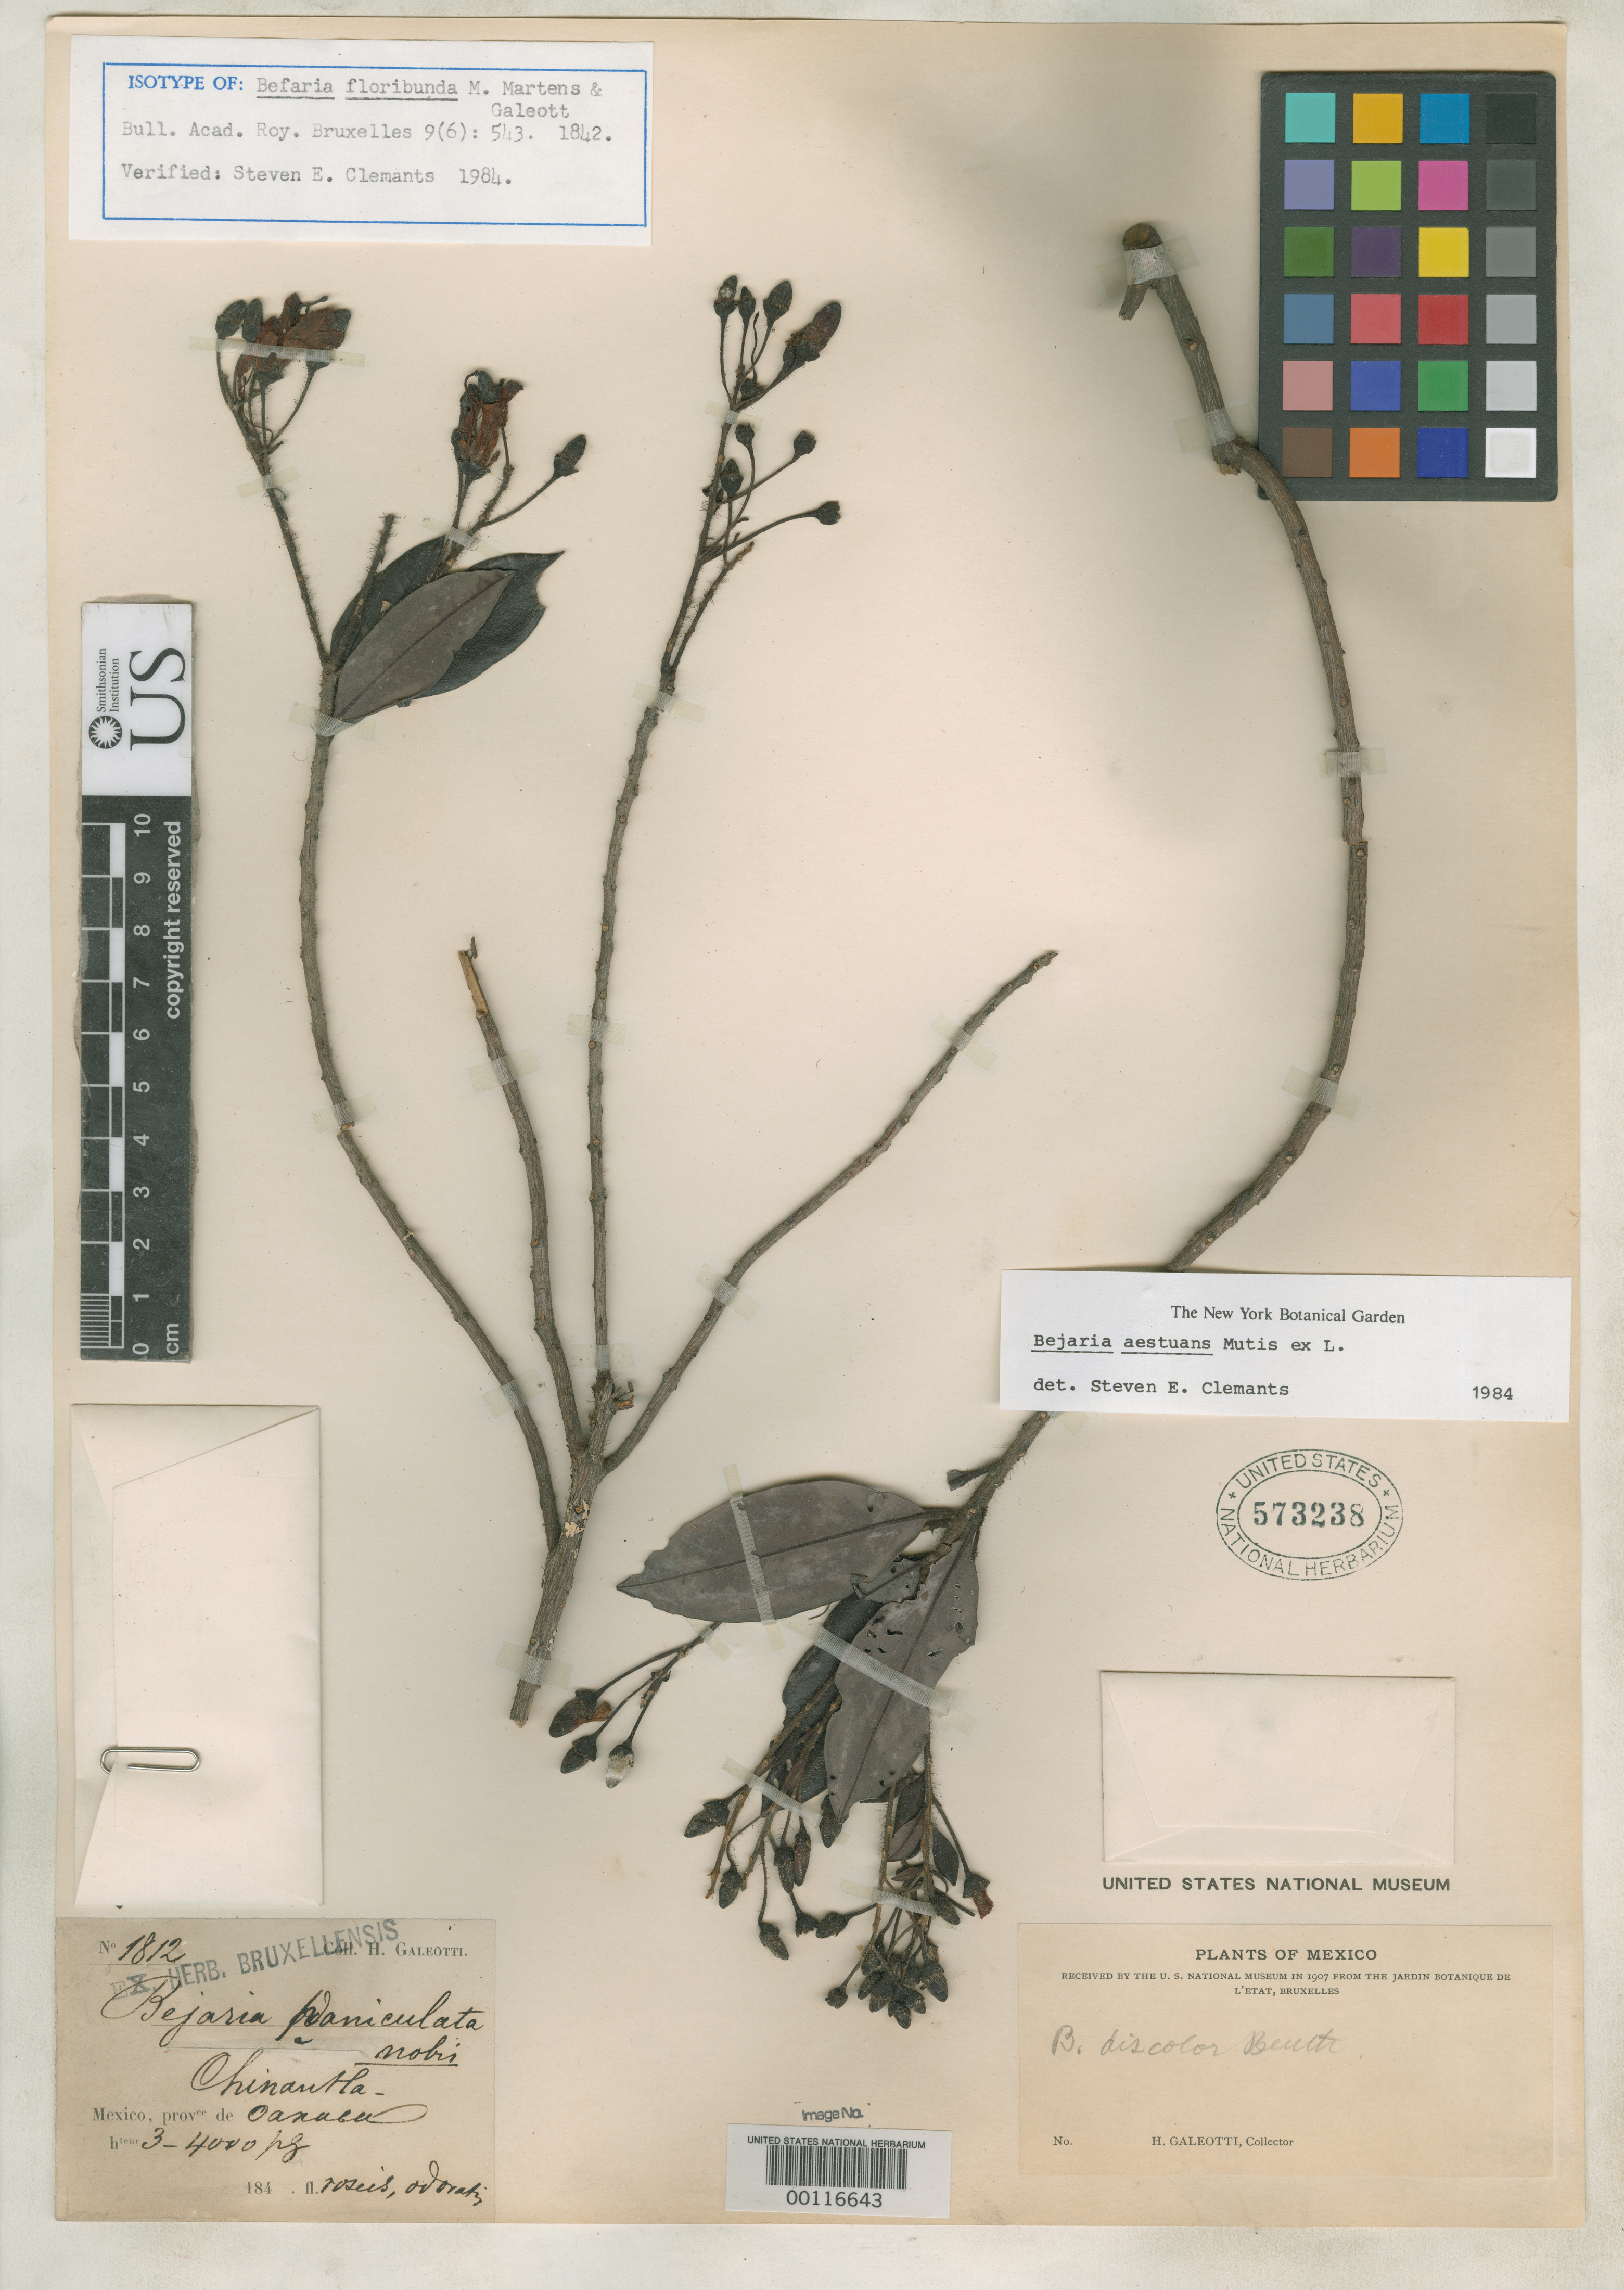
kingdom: Plantae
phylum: Tracheophyta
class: Magnoliopsida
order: Ericales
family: Ericaceae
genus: Befaria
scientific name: Befaria floribunda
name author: M. Martens & Galeotti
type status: Isotype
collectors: H. G. Galeotti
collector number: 1812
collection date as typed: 1835 to -- --- 1840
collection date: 1835/1840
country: Mexico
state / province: Oaxaca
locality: Chinantla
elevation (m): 914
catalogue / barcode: US 573238